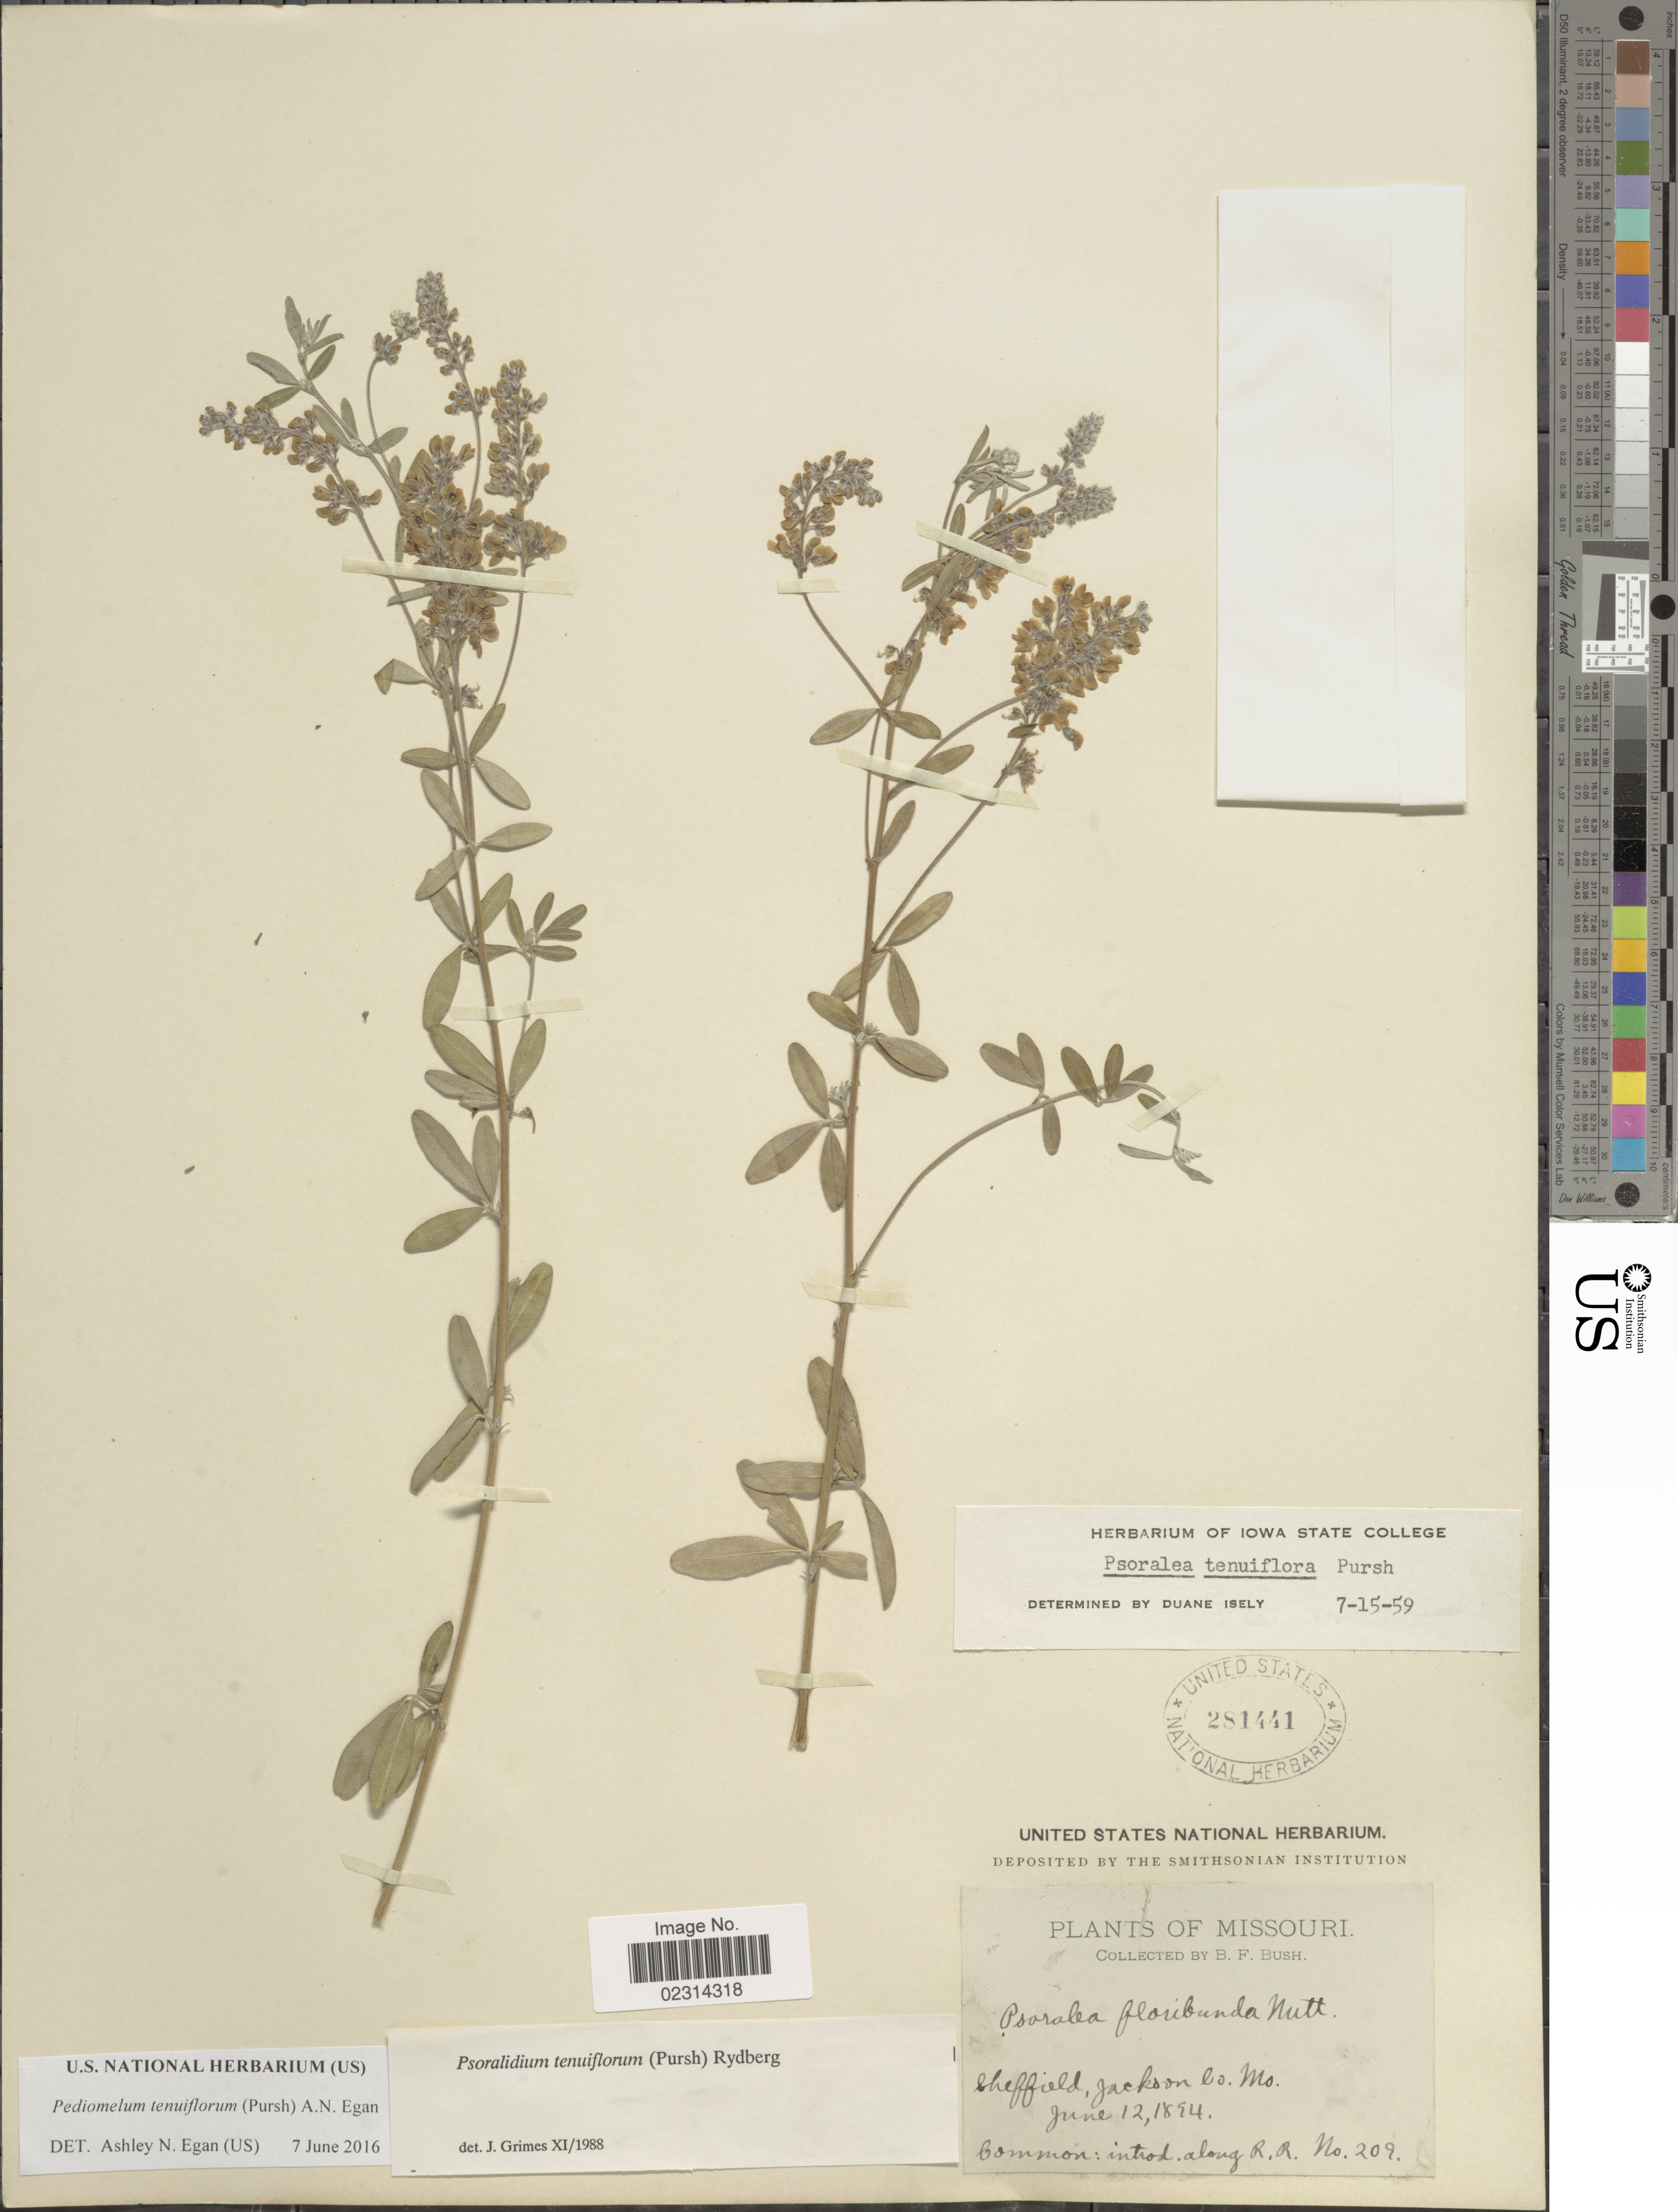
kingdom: Plantae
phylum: Tracheophyta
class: Magnoliopsida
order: Fabales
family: Fabaceae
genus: Psoralidium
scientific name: Psoralidium tenuiflorum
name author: (Pursh) Rydb.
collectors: B. F. Bush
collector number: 209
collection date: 1894-06-12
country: United States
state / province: Missouri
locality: Sheffield, Jackson Co.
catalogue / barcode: US 281441